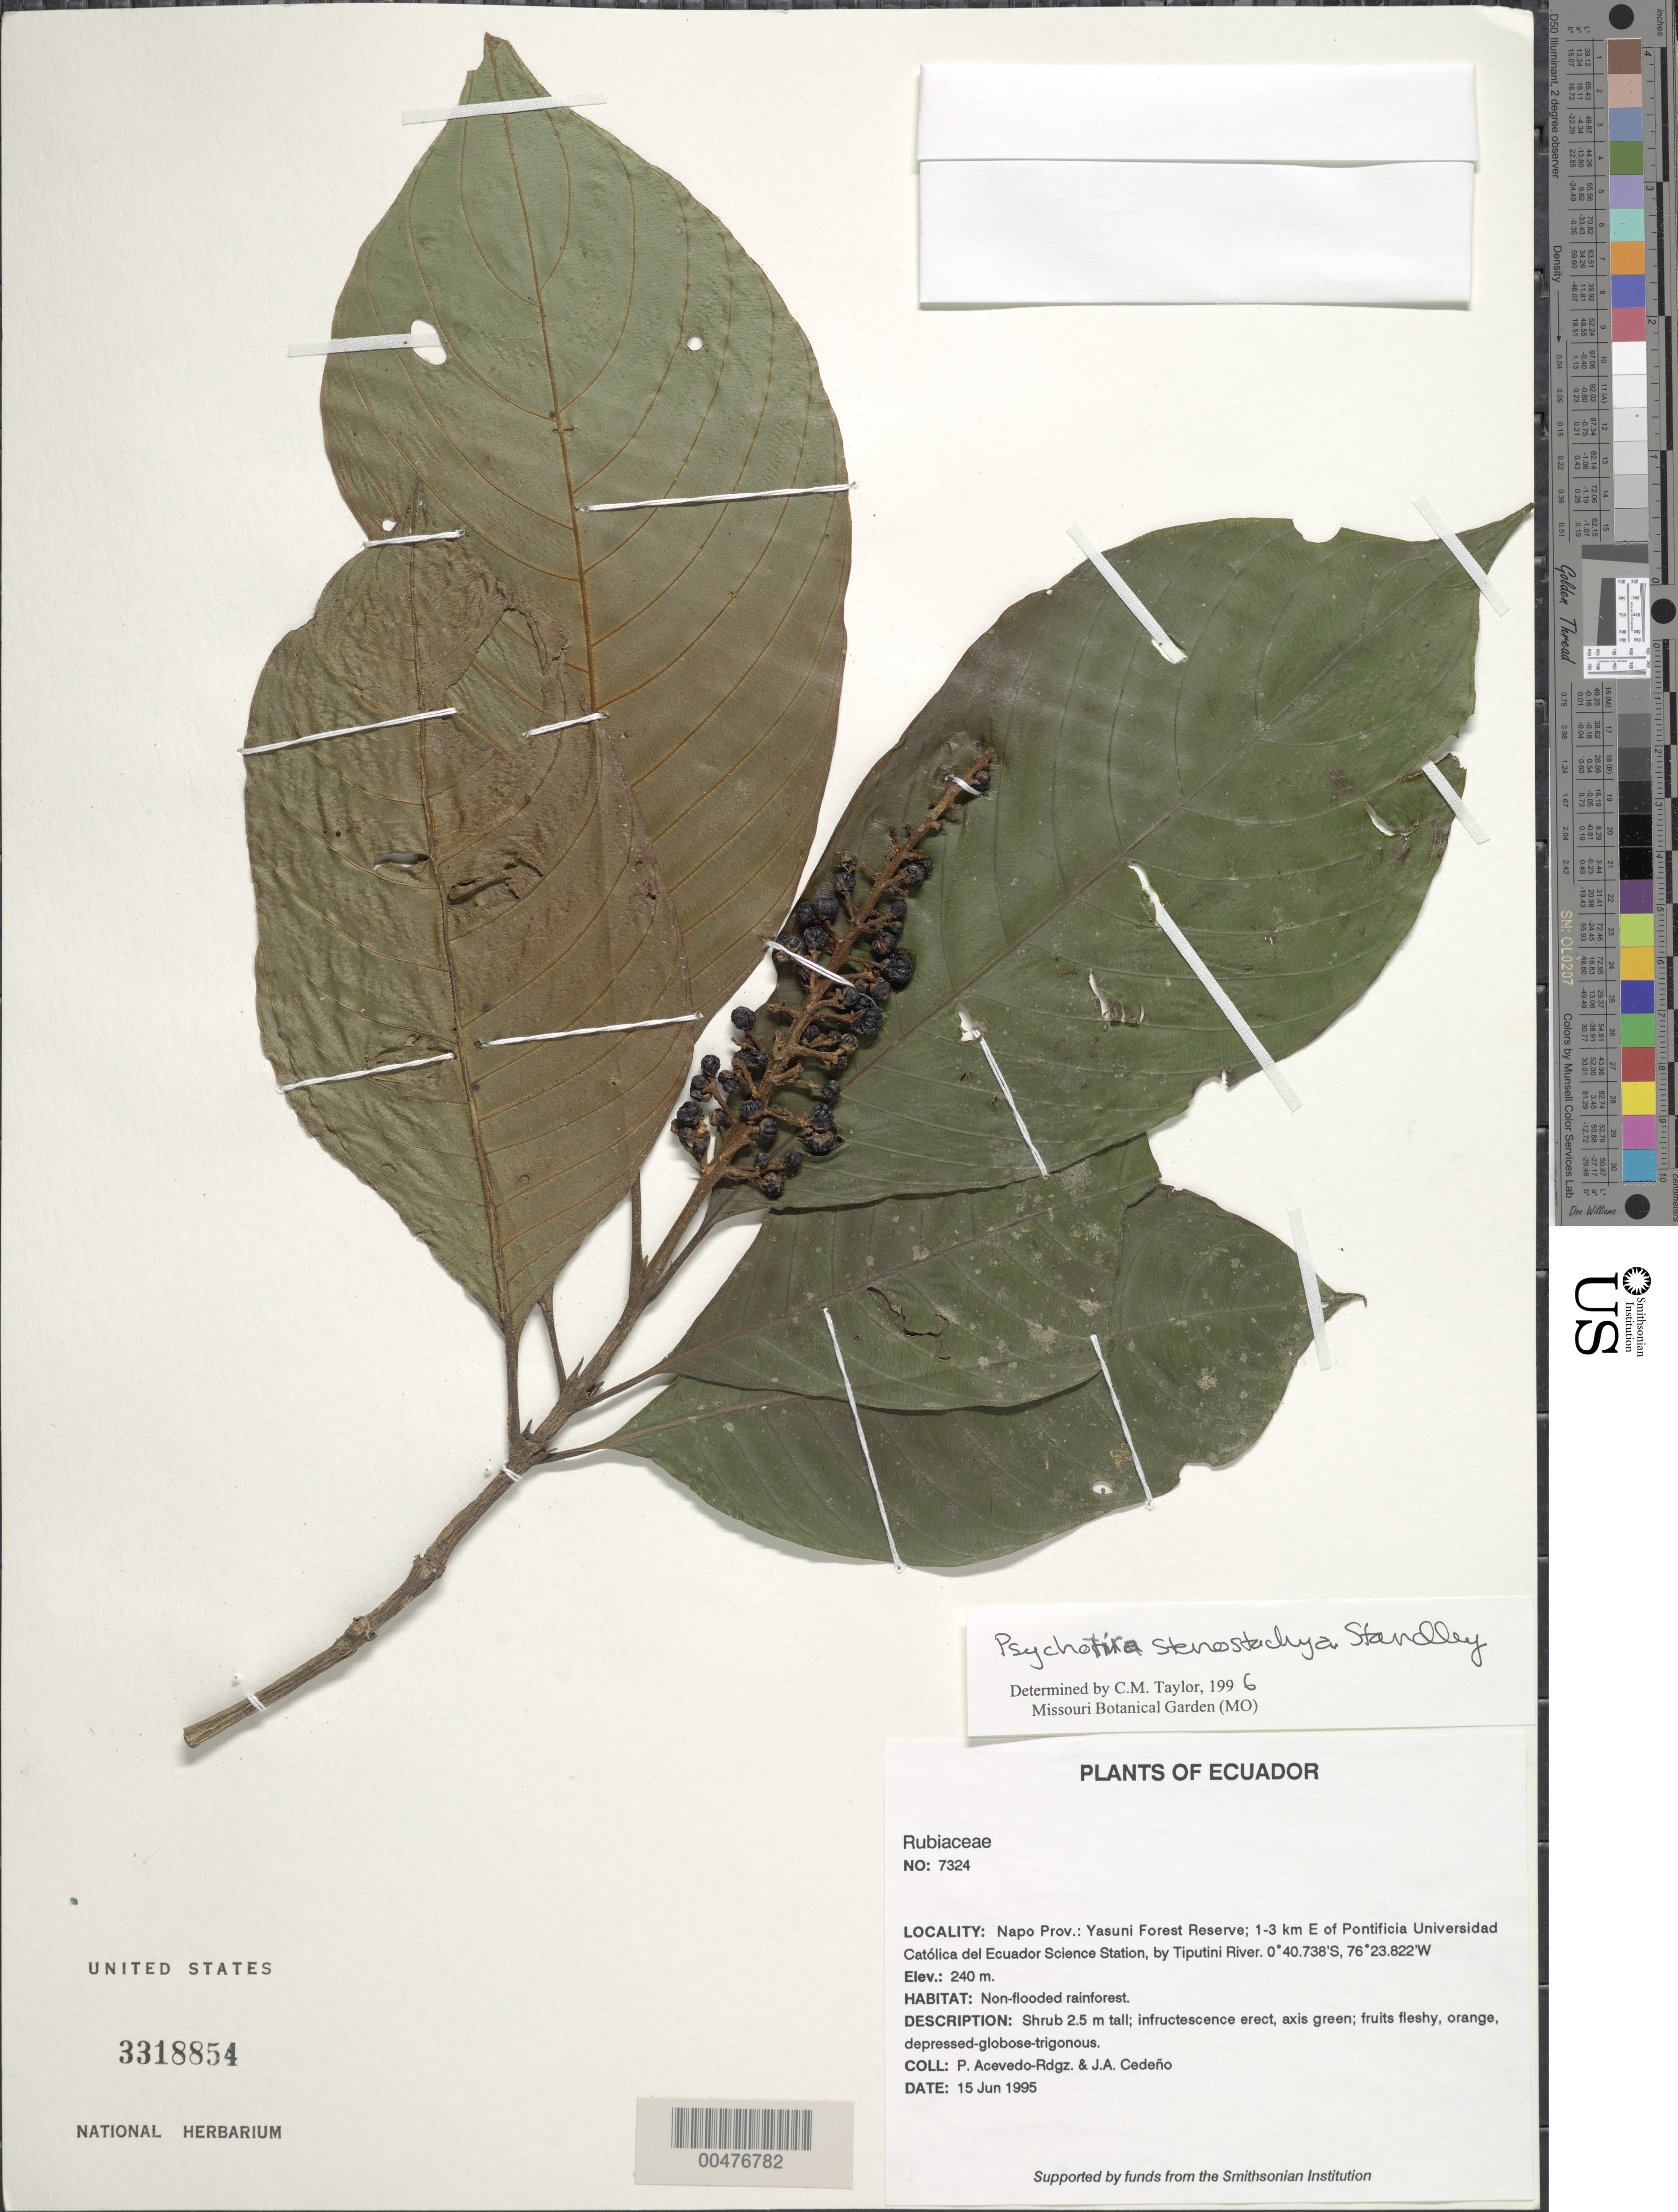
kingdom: Plantae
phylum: Tracheophyta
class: Magnoliopsida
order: Gentianales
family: Rubiaceae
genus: Psychotria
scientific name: Psychotria stenostachya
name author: Standl.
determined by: Taylor, Charlotte M.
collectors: P. Acevedo-Rodr. & J. A. Cedeño M.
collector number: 7324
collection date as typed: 15 Jun 1995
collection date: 1995-06-15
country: Ecuador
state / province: Napo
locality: Napo Prov.: Yasuni Forest Reserve; 1-3 km E of Pontificia Universidad Católica del Ecuador Science Station by Tiputini River.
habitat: Non-flooded rainforest.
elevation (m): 240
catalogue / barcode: US 3318854